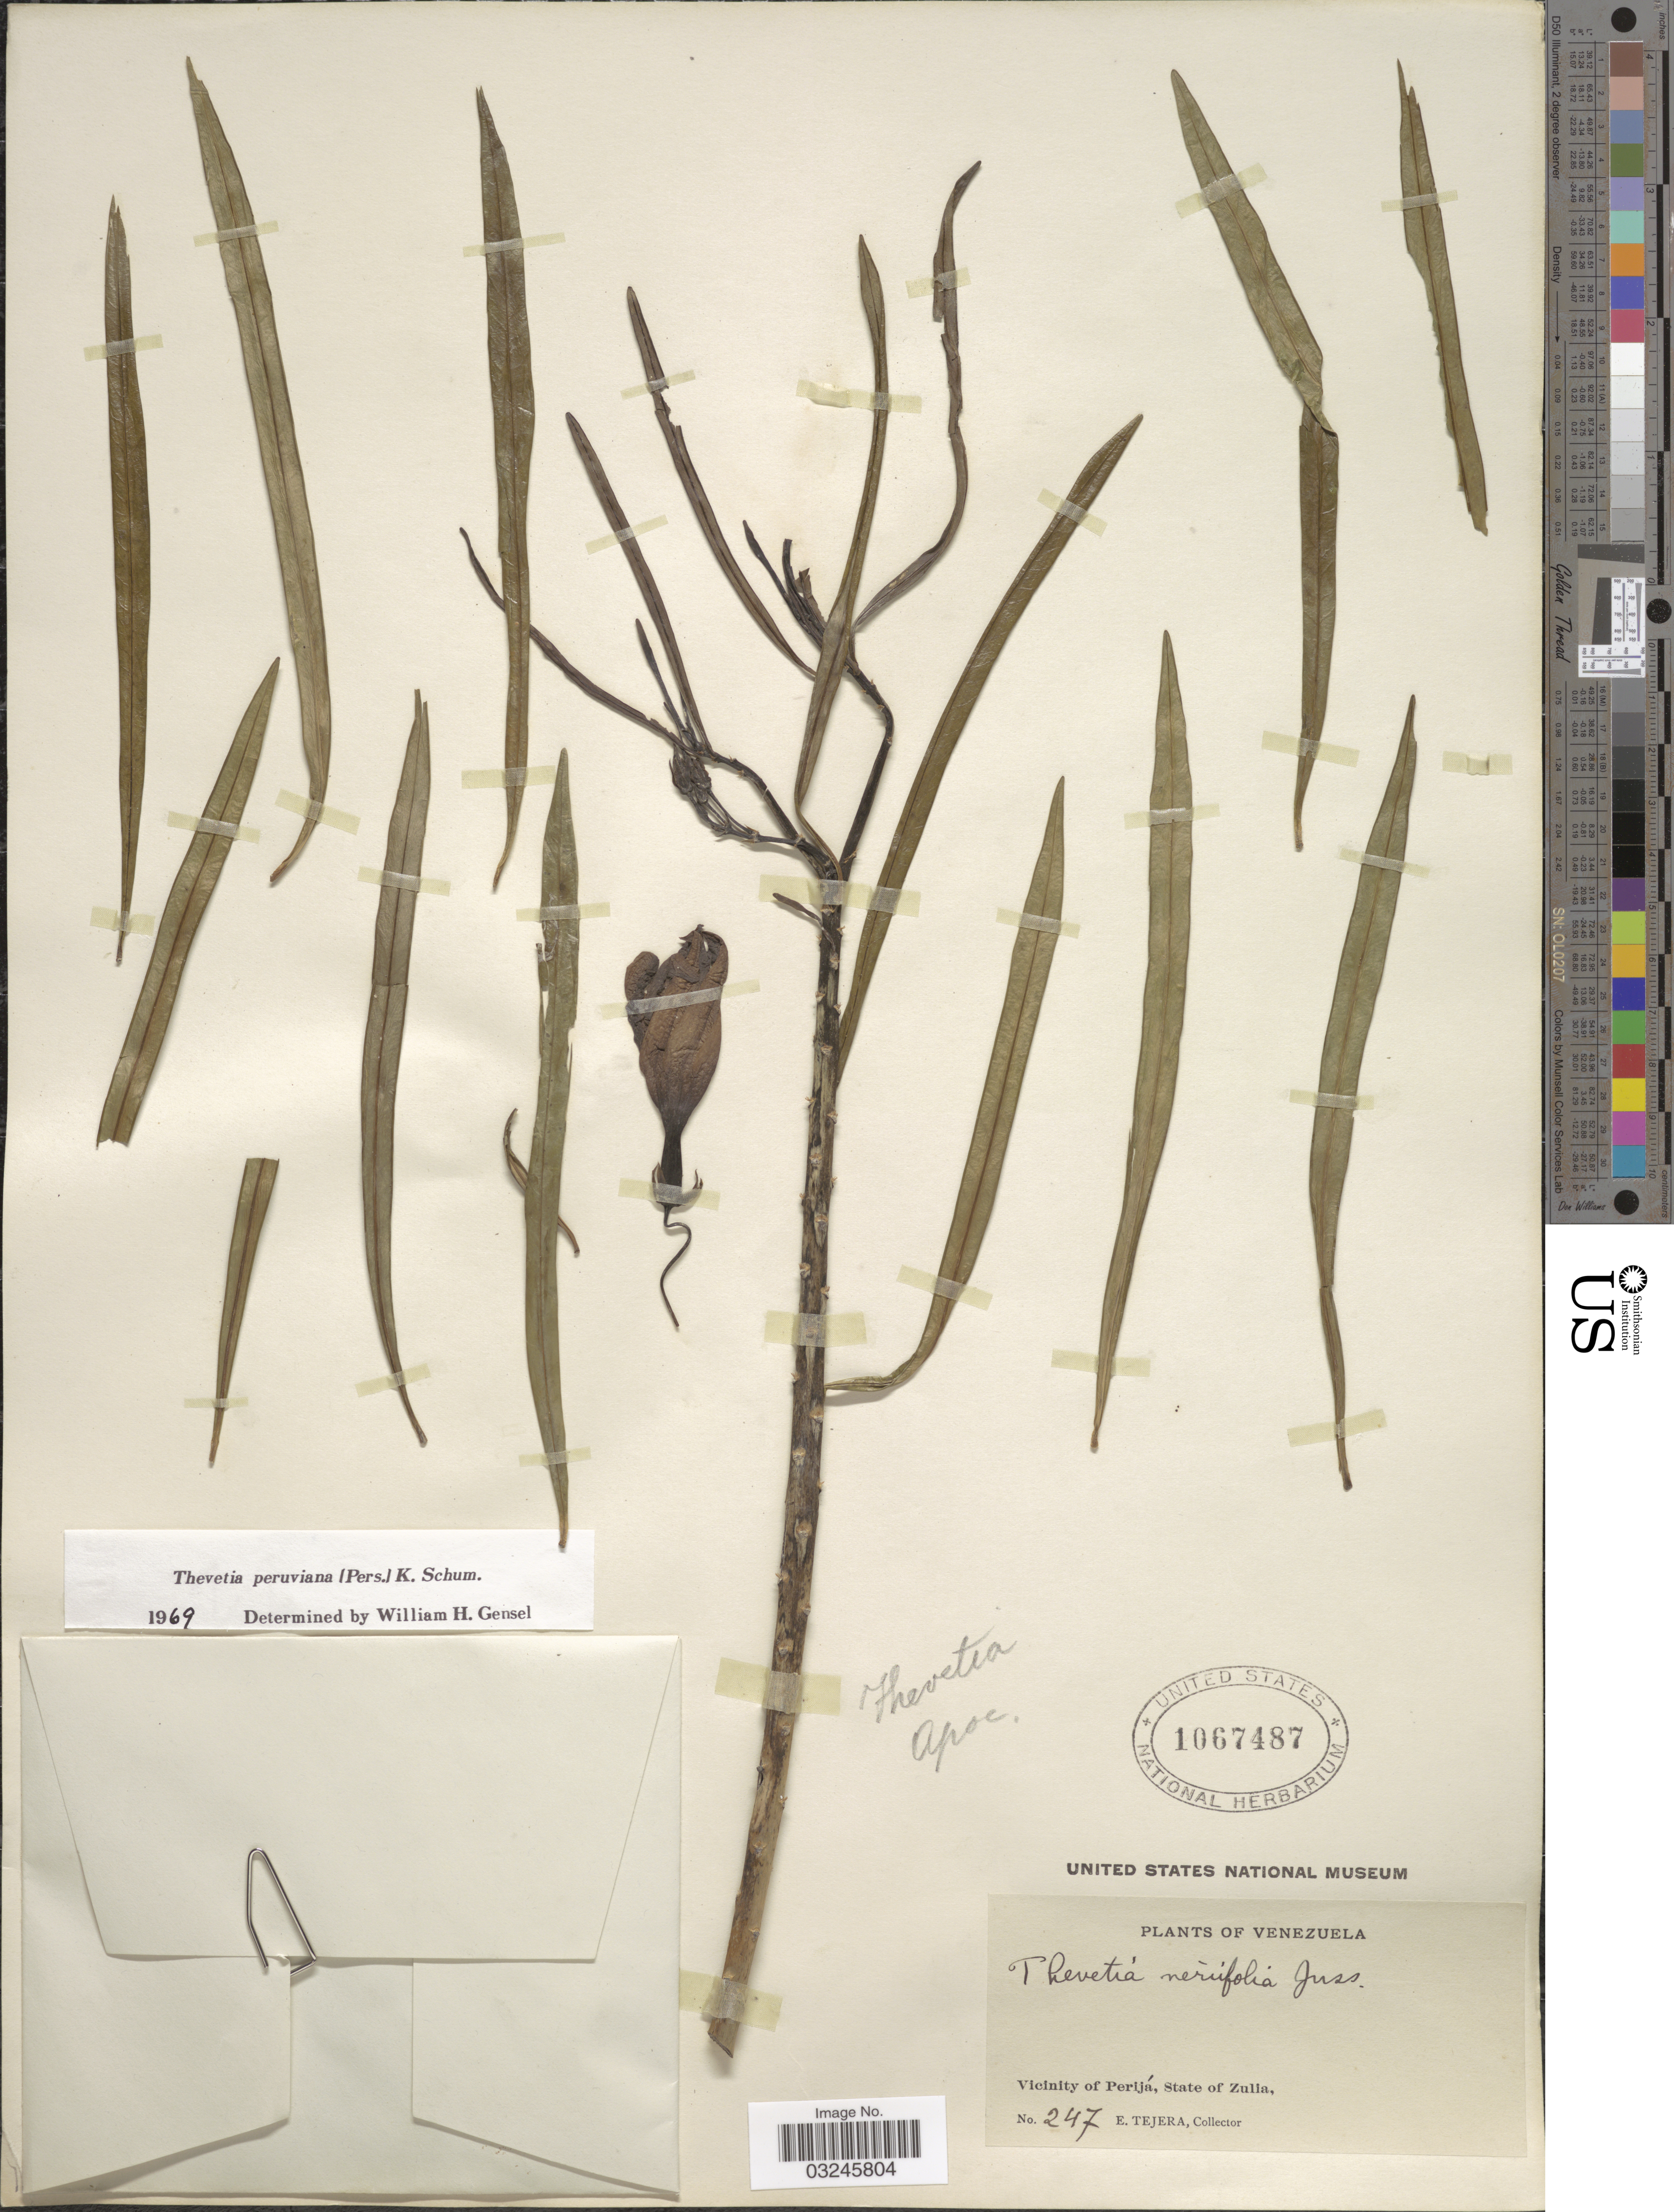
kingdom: Plantae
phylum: Tracheophyta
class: Magnoliopsida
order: Gentianales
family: Apocynaceae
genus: Thevetia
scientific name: Thevetia peruviana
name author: (Pers.) K. Schum.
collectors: E. Tejera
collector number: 247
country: Venezuela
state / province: Zulia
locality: Vicinity of Perijá, State of Zula.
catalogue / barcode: US 1067487